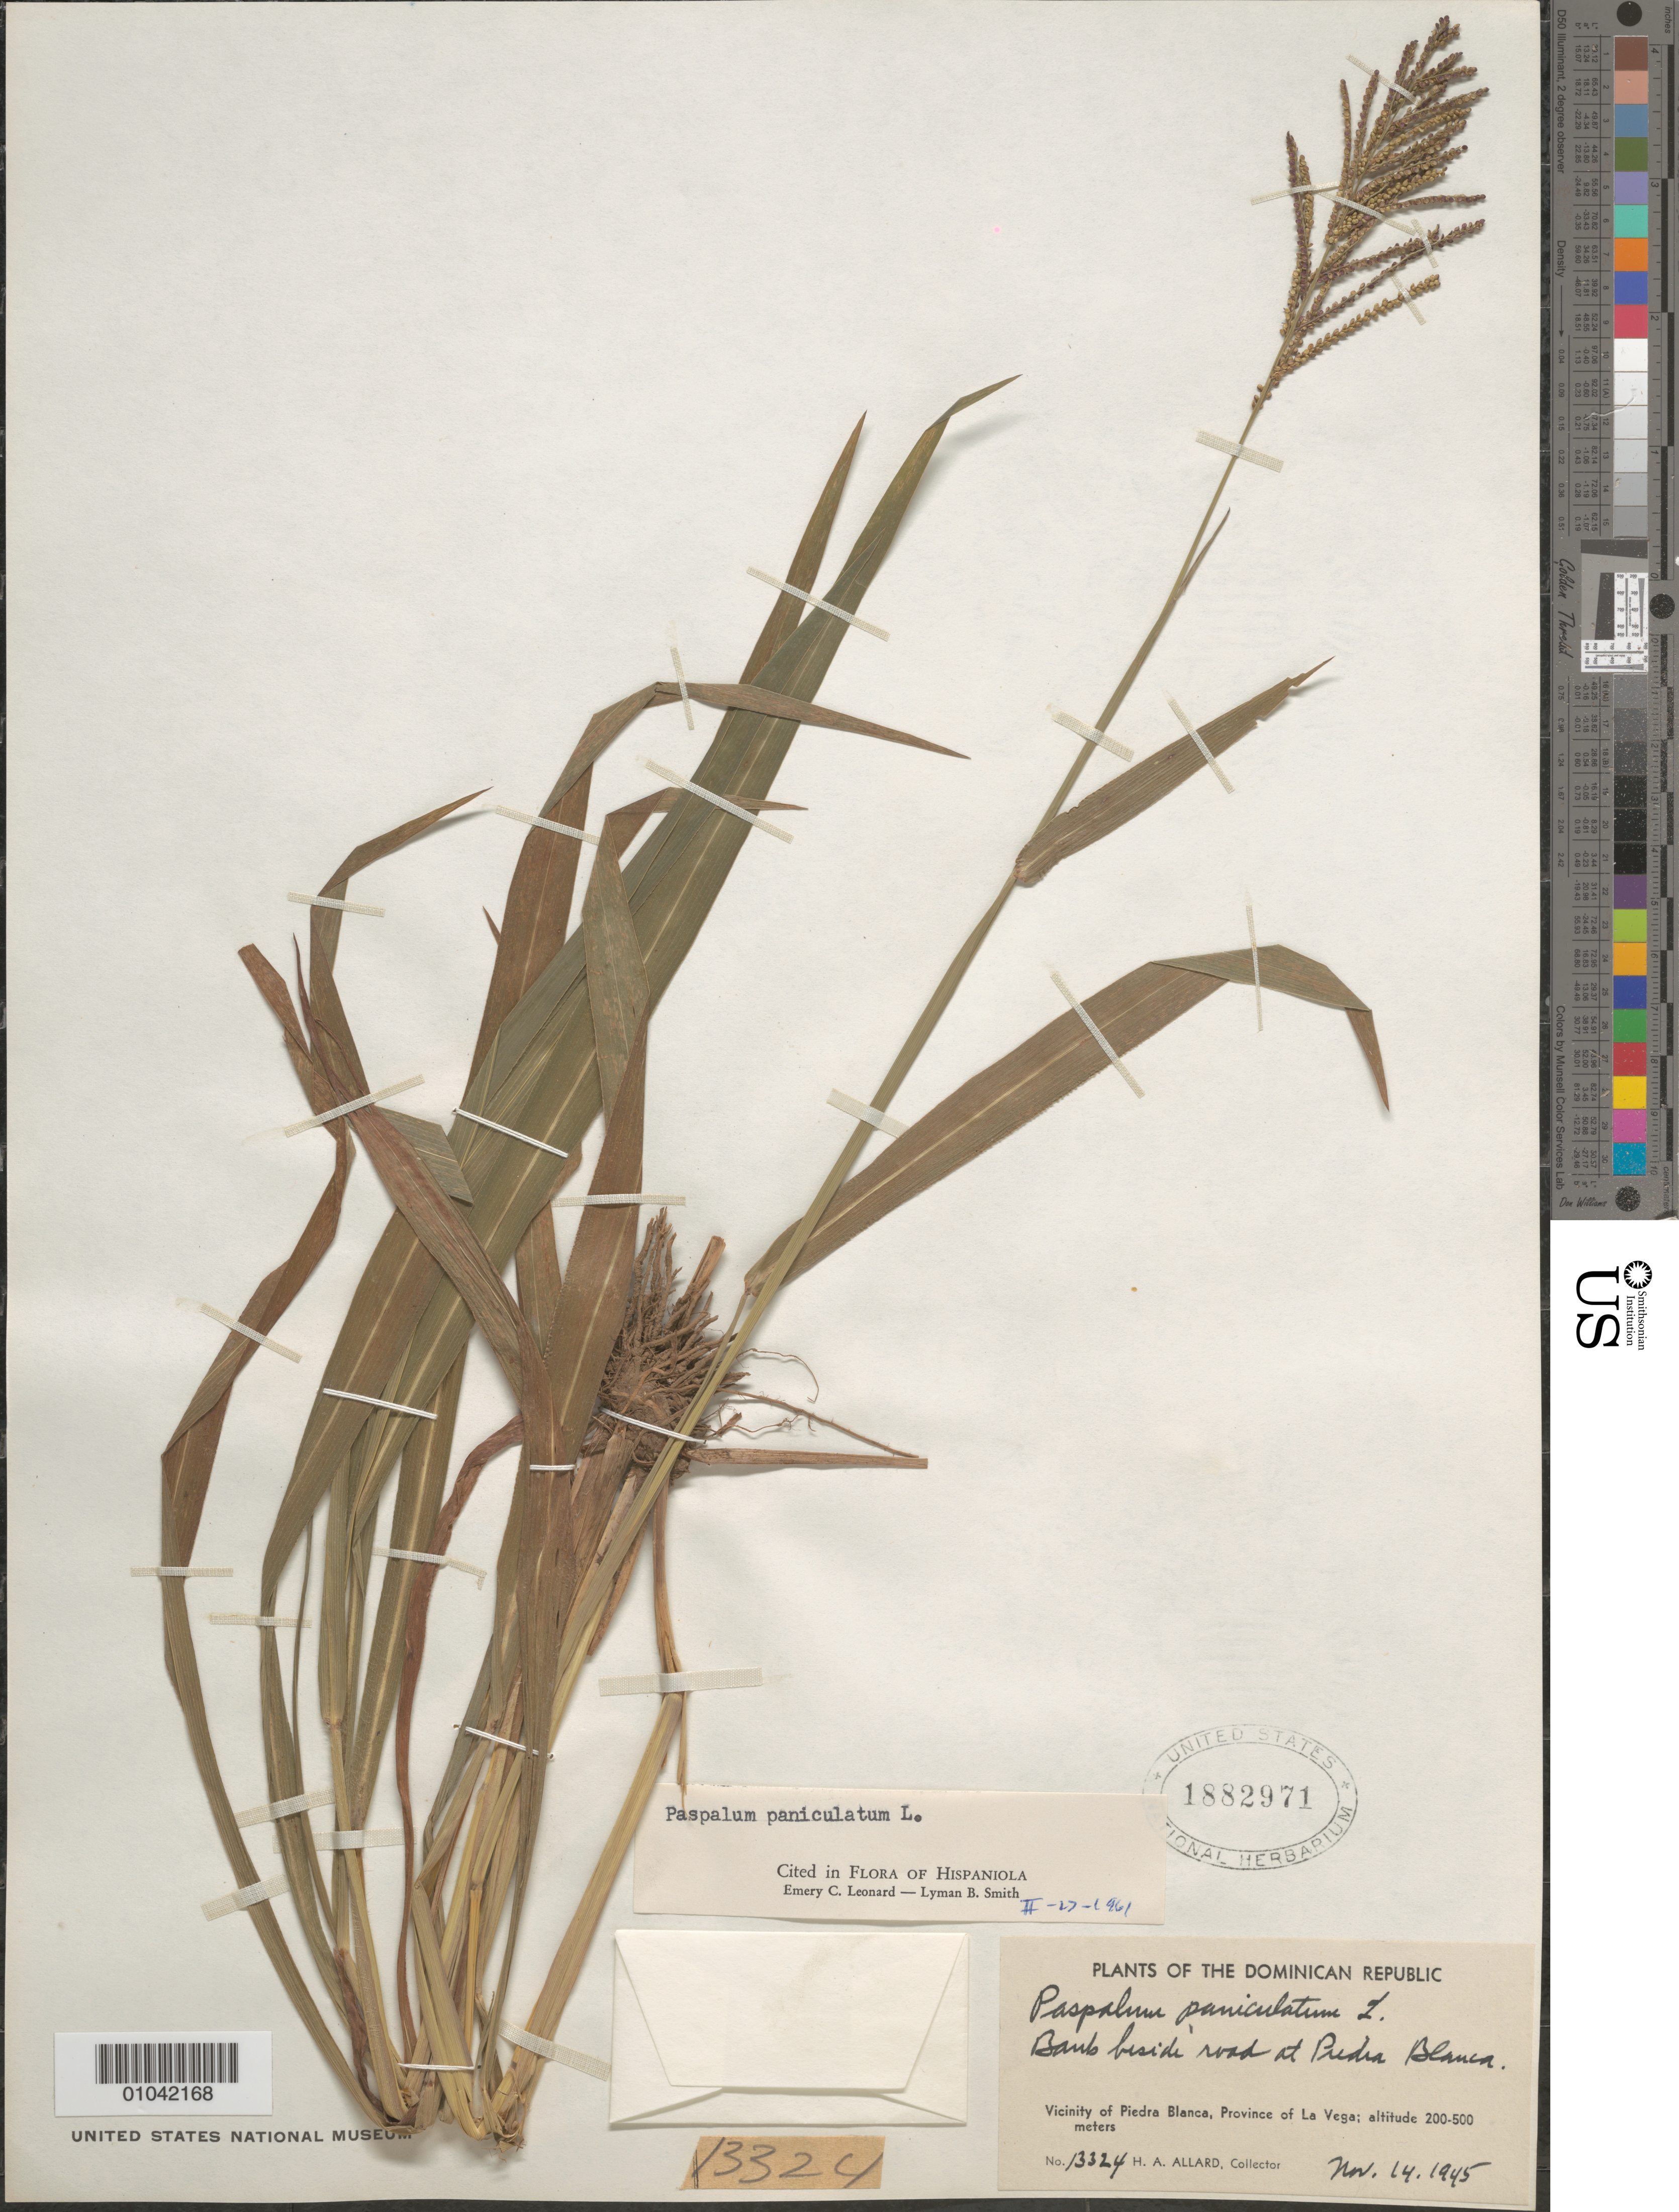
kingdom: Plantae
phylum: Tracheophyta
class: Liliopsida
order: Poales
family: Poaceae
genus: Paspalum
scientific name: Paspalum paniculatum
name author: L.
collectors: H. A. Allard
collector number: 13324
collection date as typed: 14 Nov 1945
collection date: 1945-11-14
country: Dominican Republic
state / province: La Vega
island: Hispaniola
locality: Vicinity of Piedra Blanca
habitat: beside road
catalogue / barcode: US 1882971